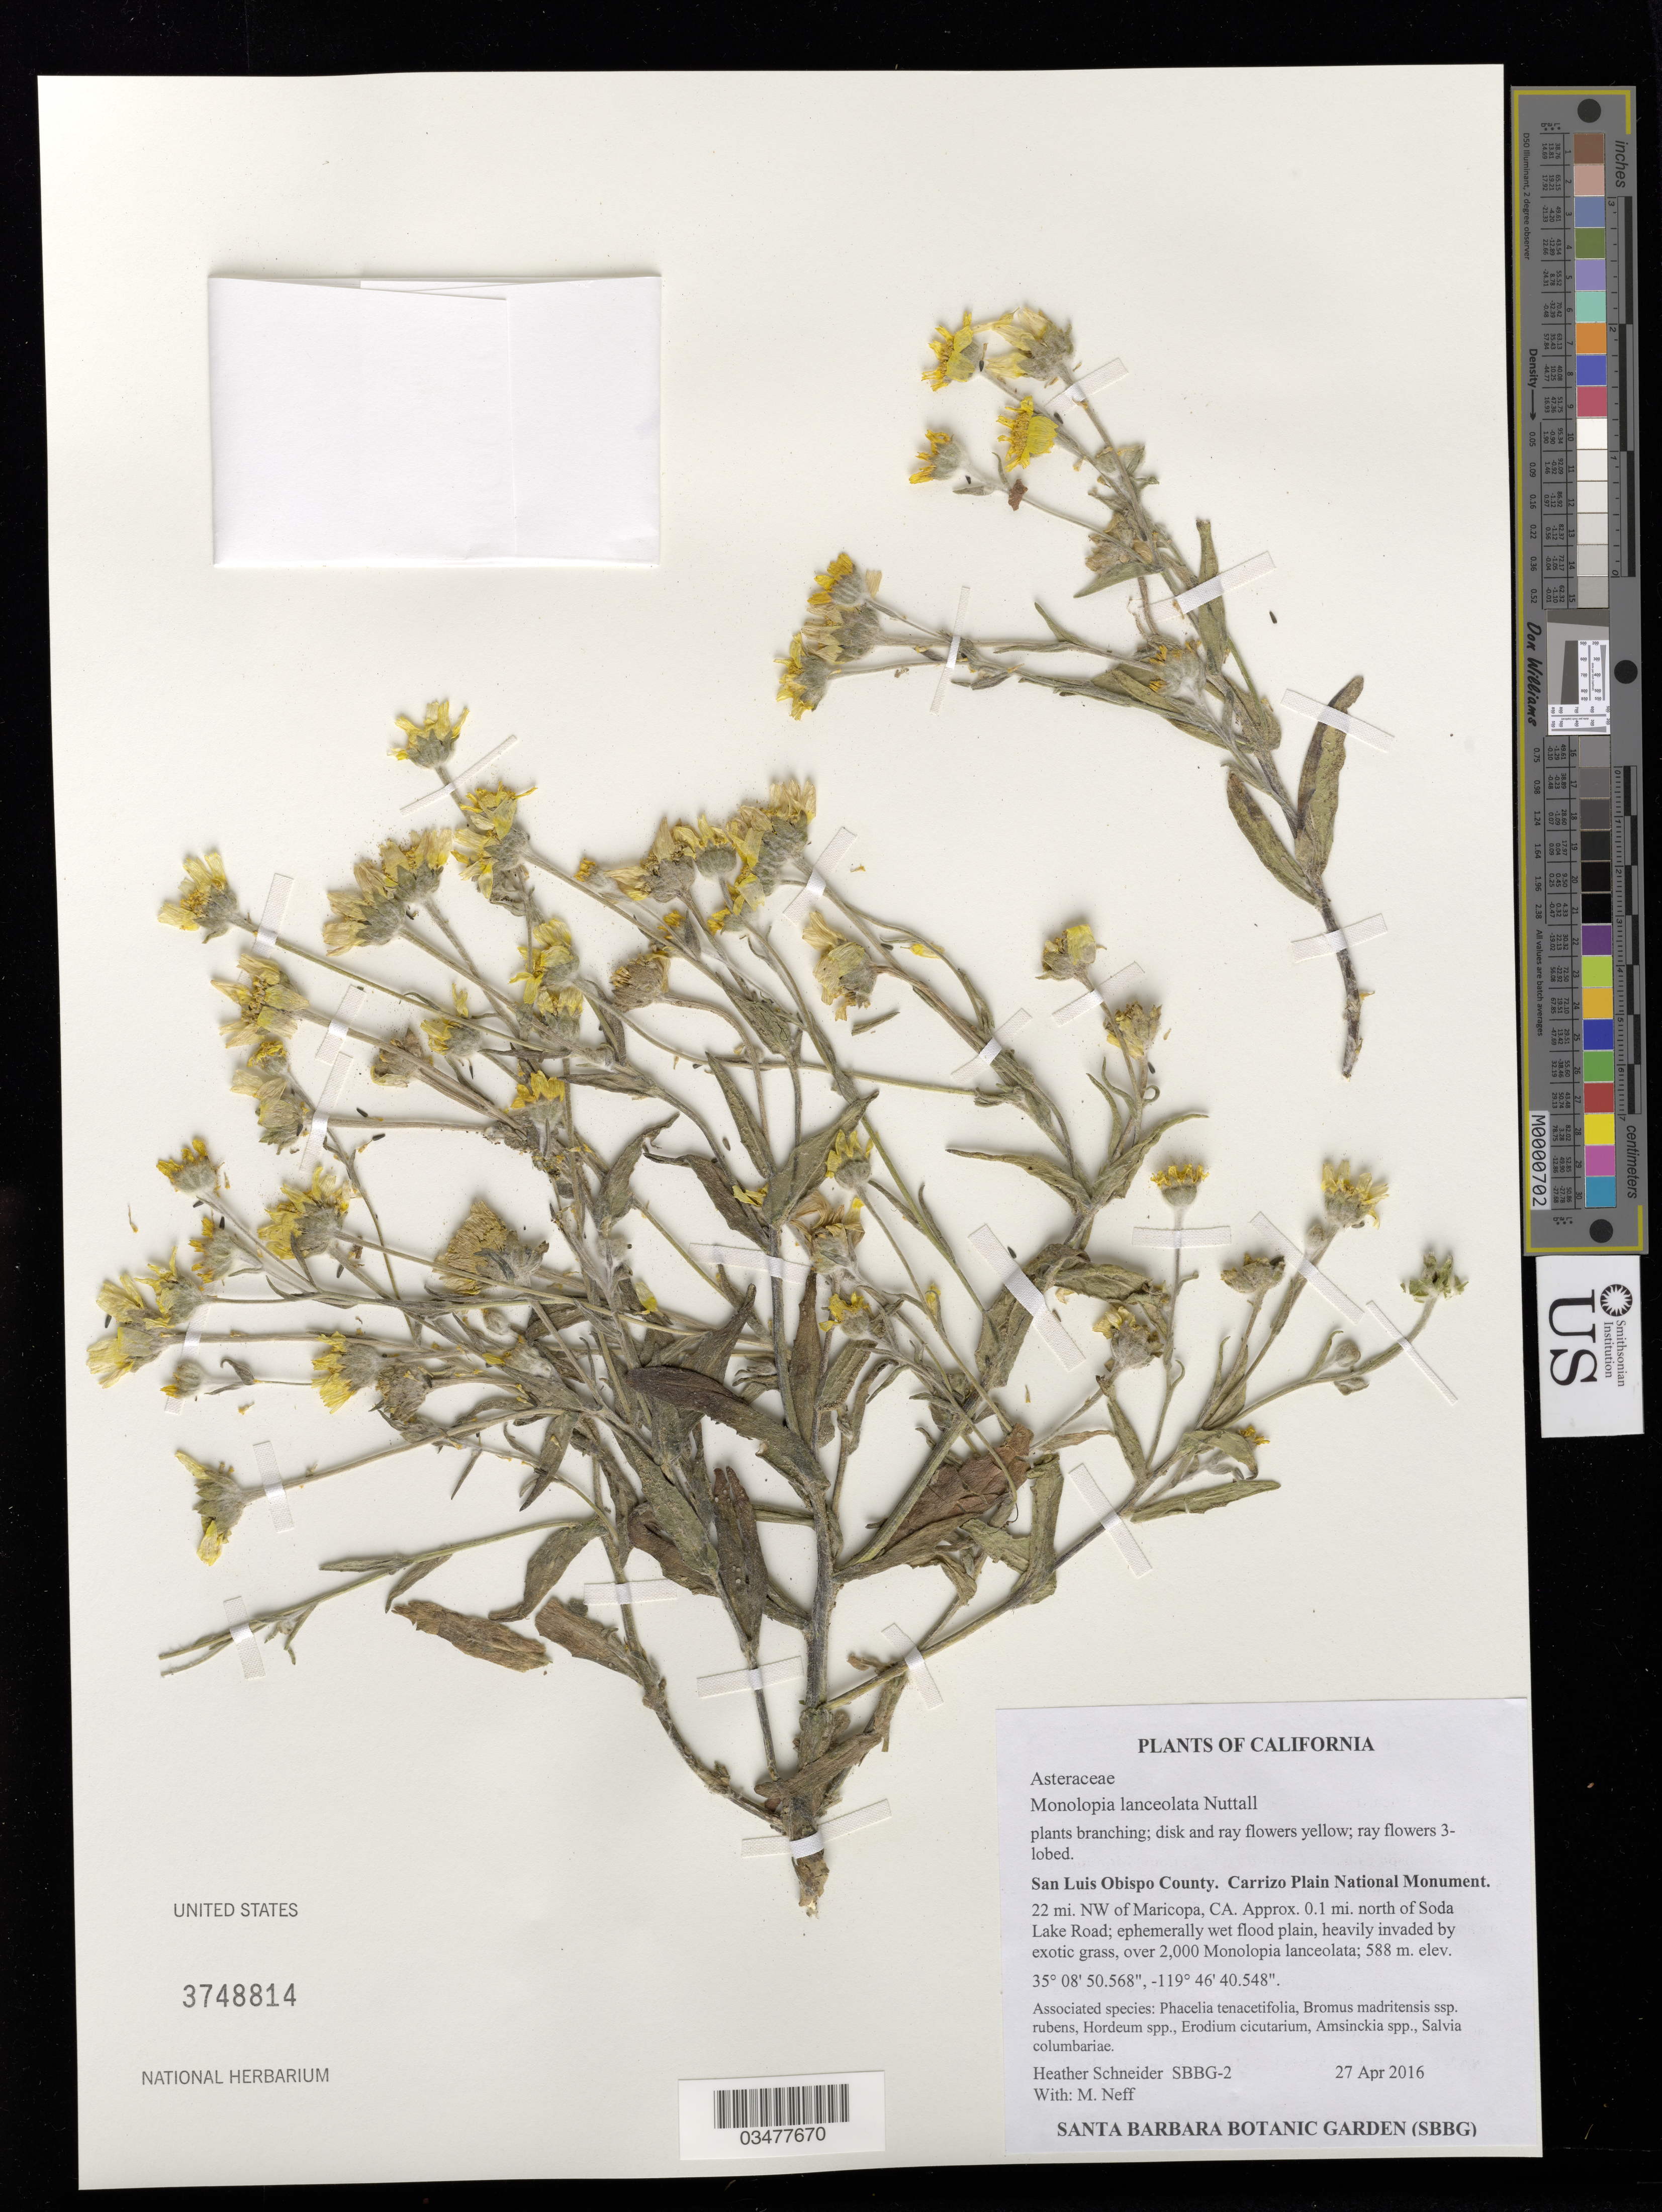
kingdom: Plantae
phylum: Tracheophyta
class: Magnoliopsida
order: Asterales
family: Asteraceae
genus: Monolopia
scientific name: Monolopia lanceolata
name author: Nutt.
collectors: H. Schneider & M. Neff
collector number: SBBG-2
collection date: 2016-04-27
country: United States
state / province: California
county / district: San Luis Obispo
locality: Carrizo Plain National Monument, 22 mi. NW of Maricopa.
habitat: Ephemerally wet flood plain. Heavily invaded by exotic grasses.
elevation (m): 588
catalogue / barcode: US 3748814